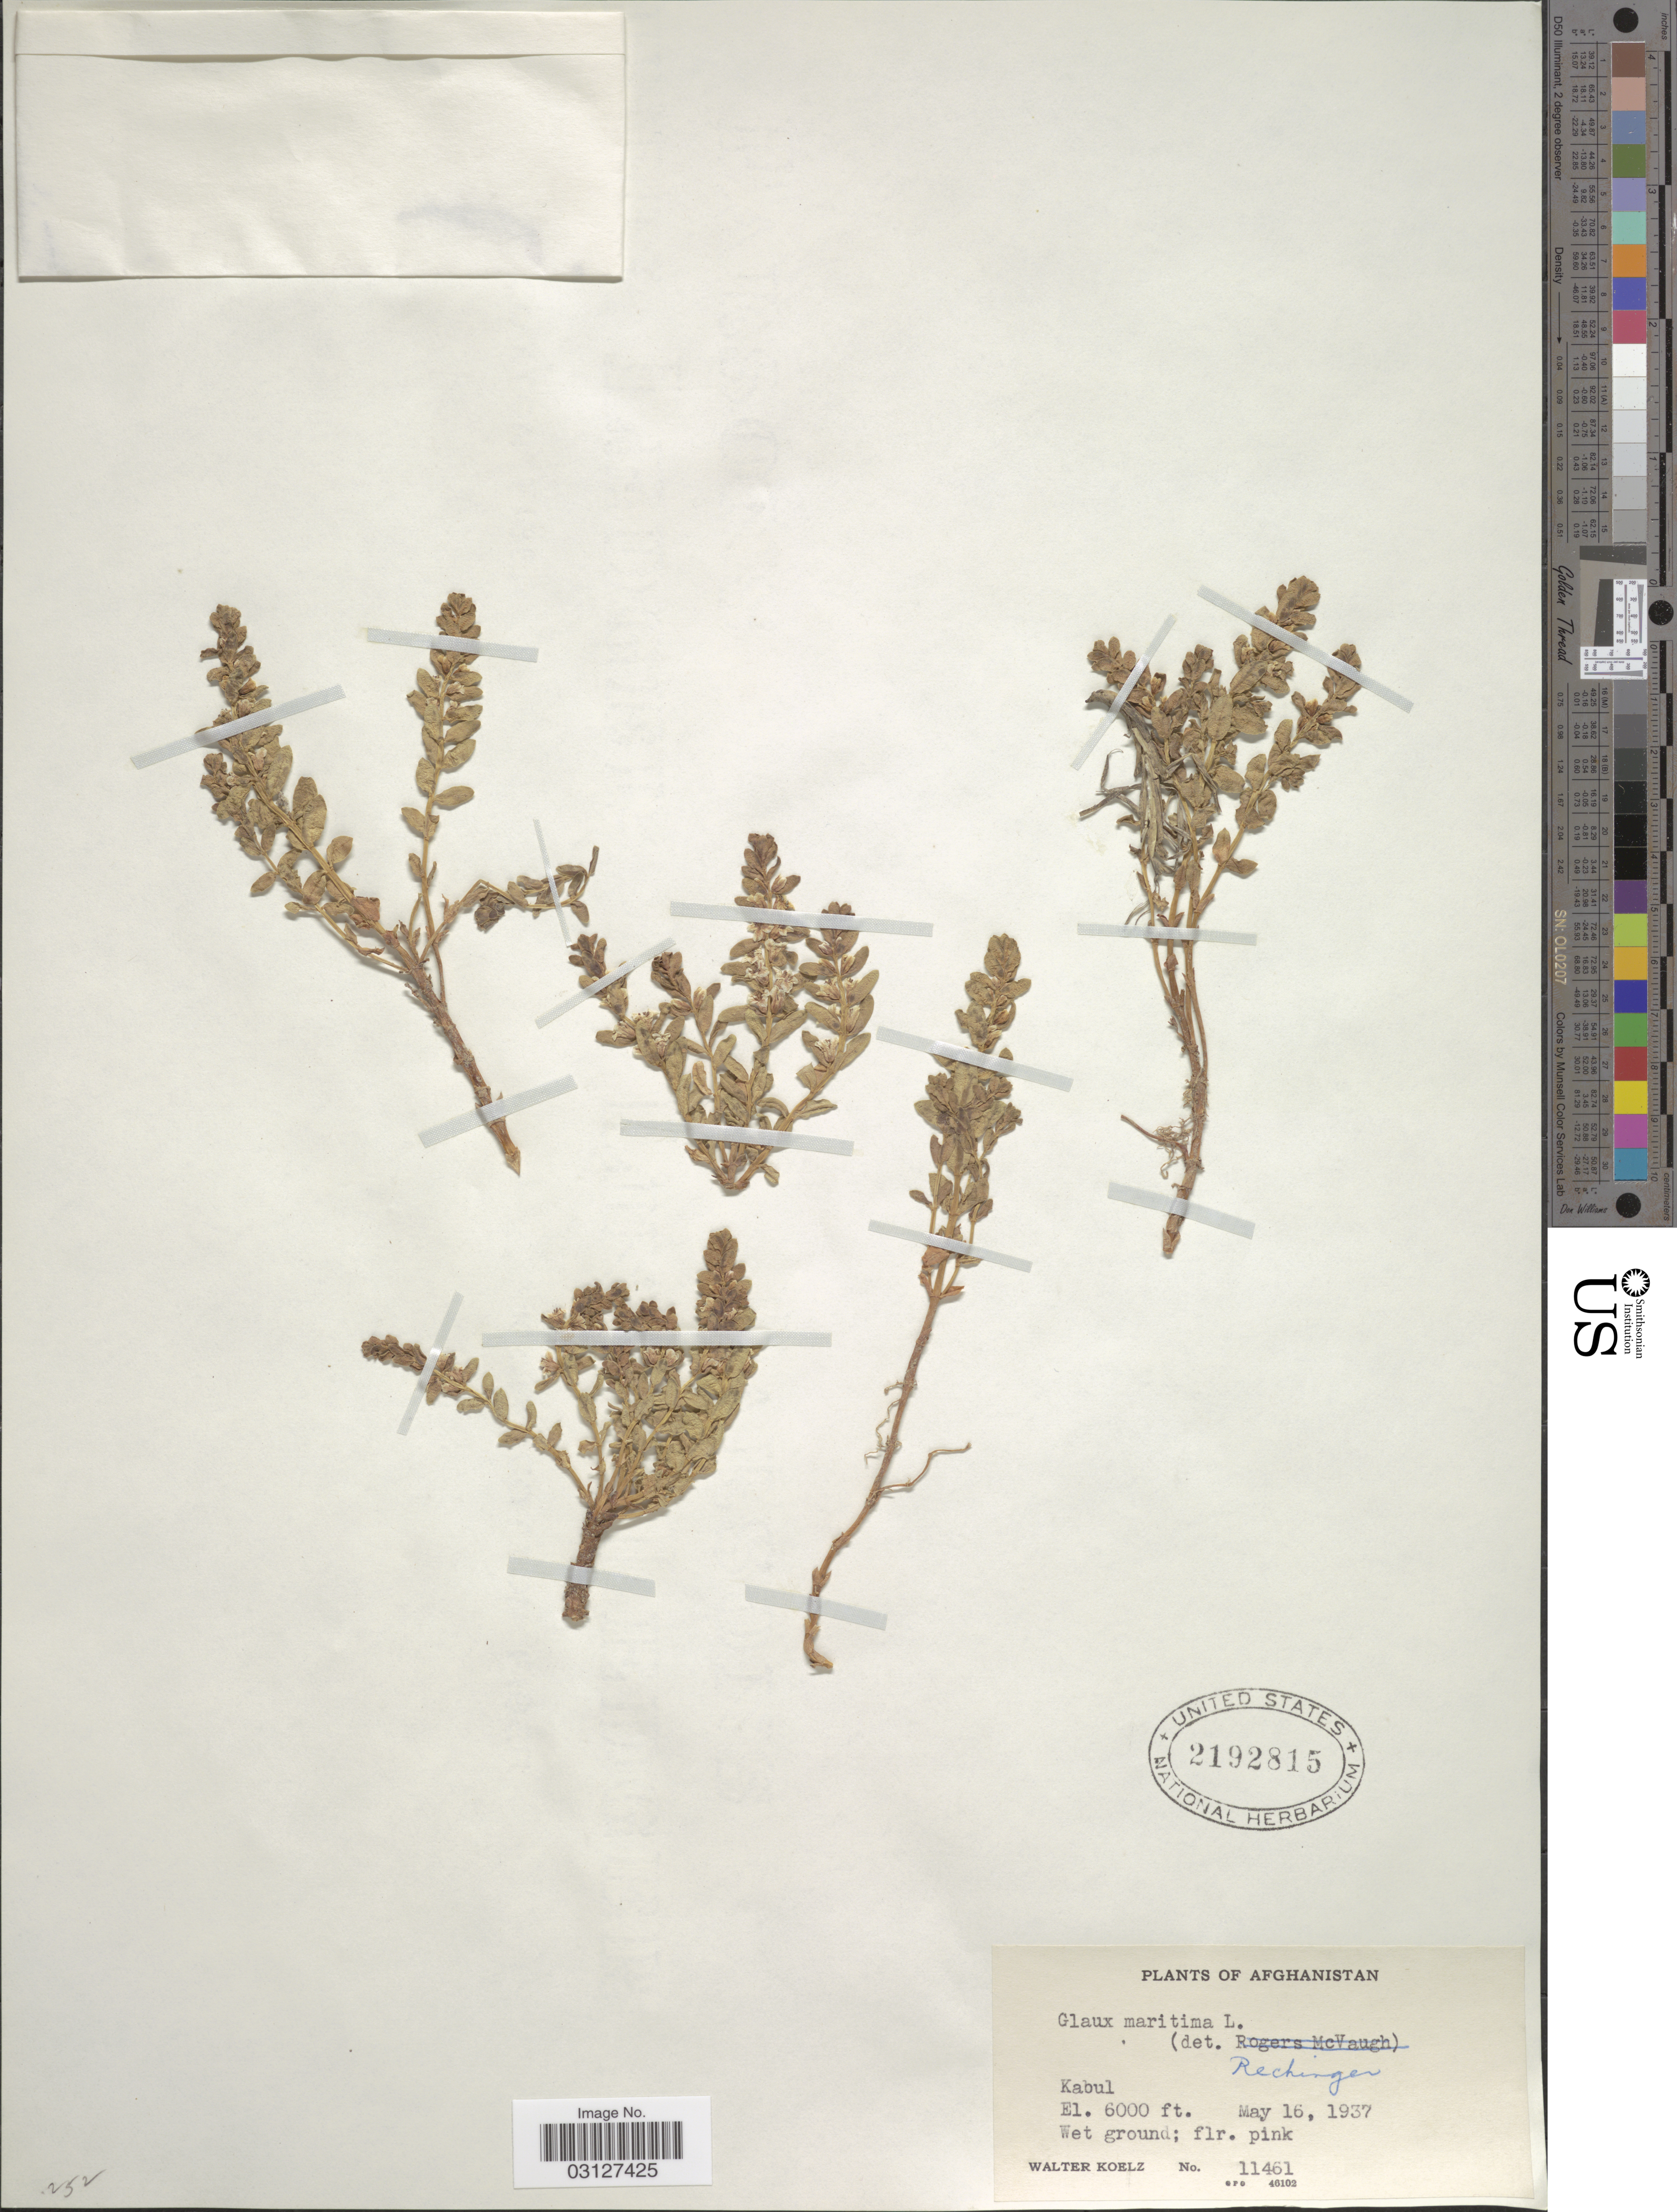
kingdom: Plantae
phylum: Tracheophyta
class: Magnoliopsida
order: Ericales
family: Primulaceae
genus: Glaux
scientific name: Glaux maritima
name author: L.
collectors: W. N. Koelz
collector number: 11461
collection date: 1937-05-16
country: Afghanistan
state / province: Kabul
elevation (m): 1829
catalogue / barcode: US 2192815